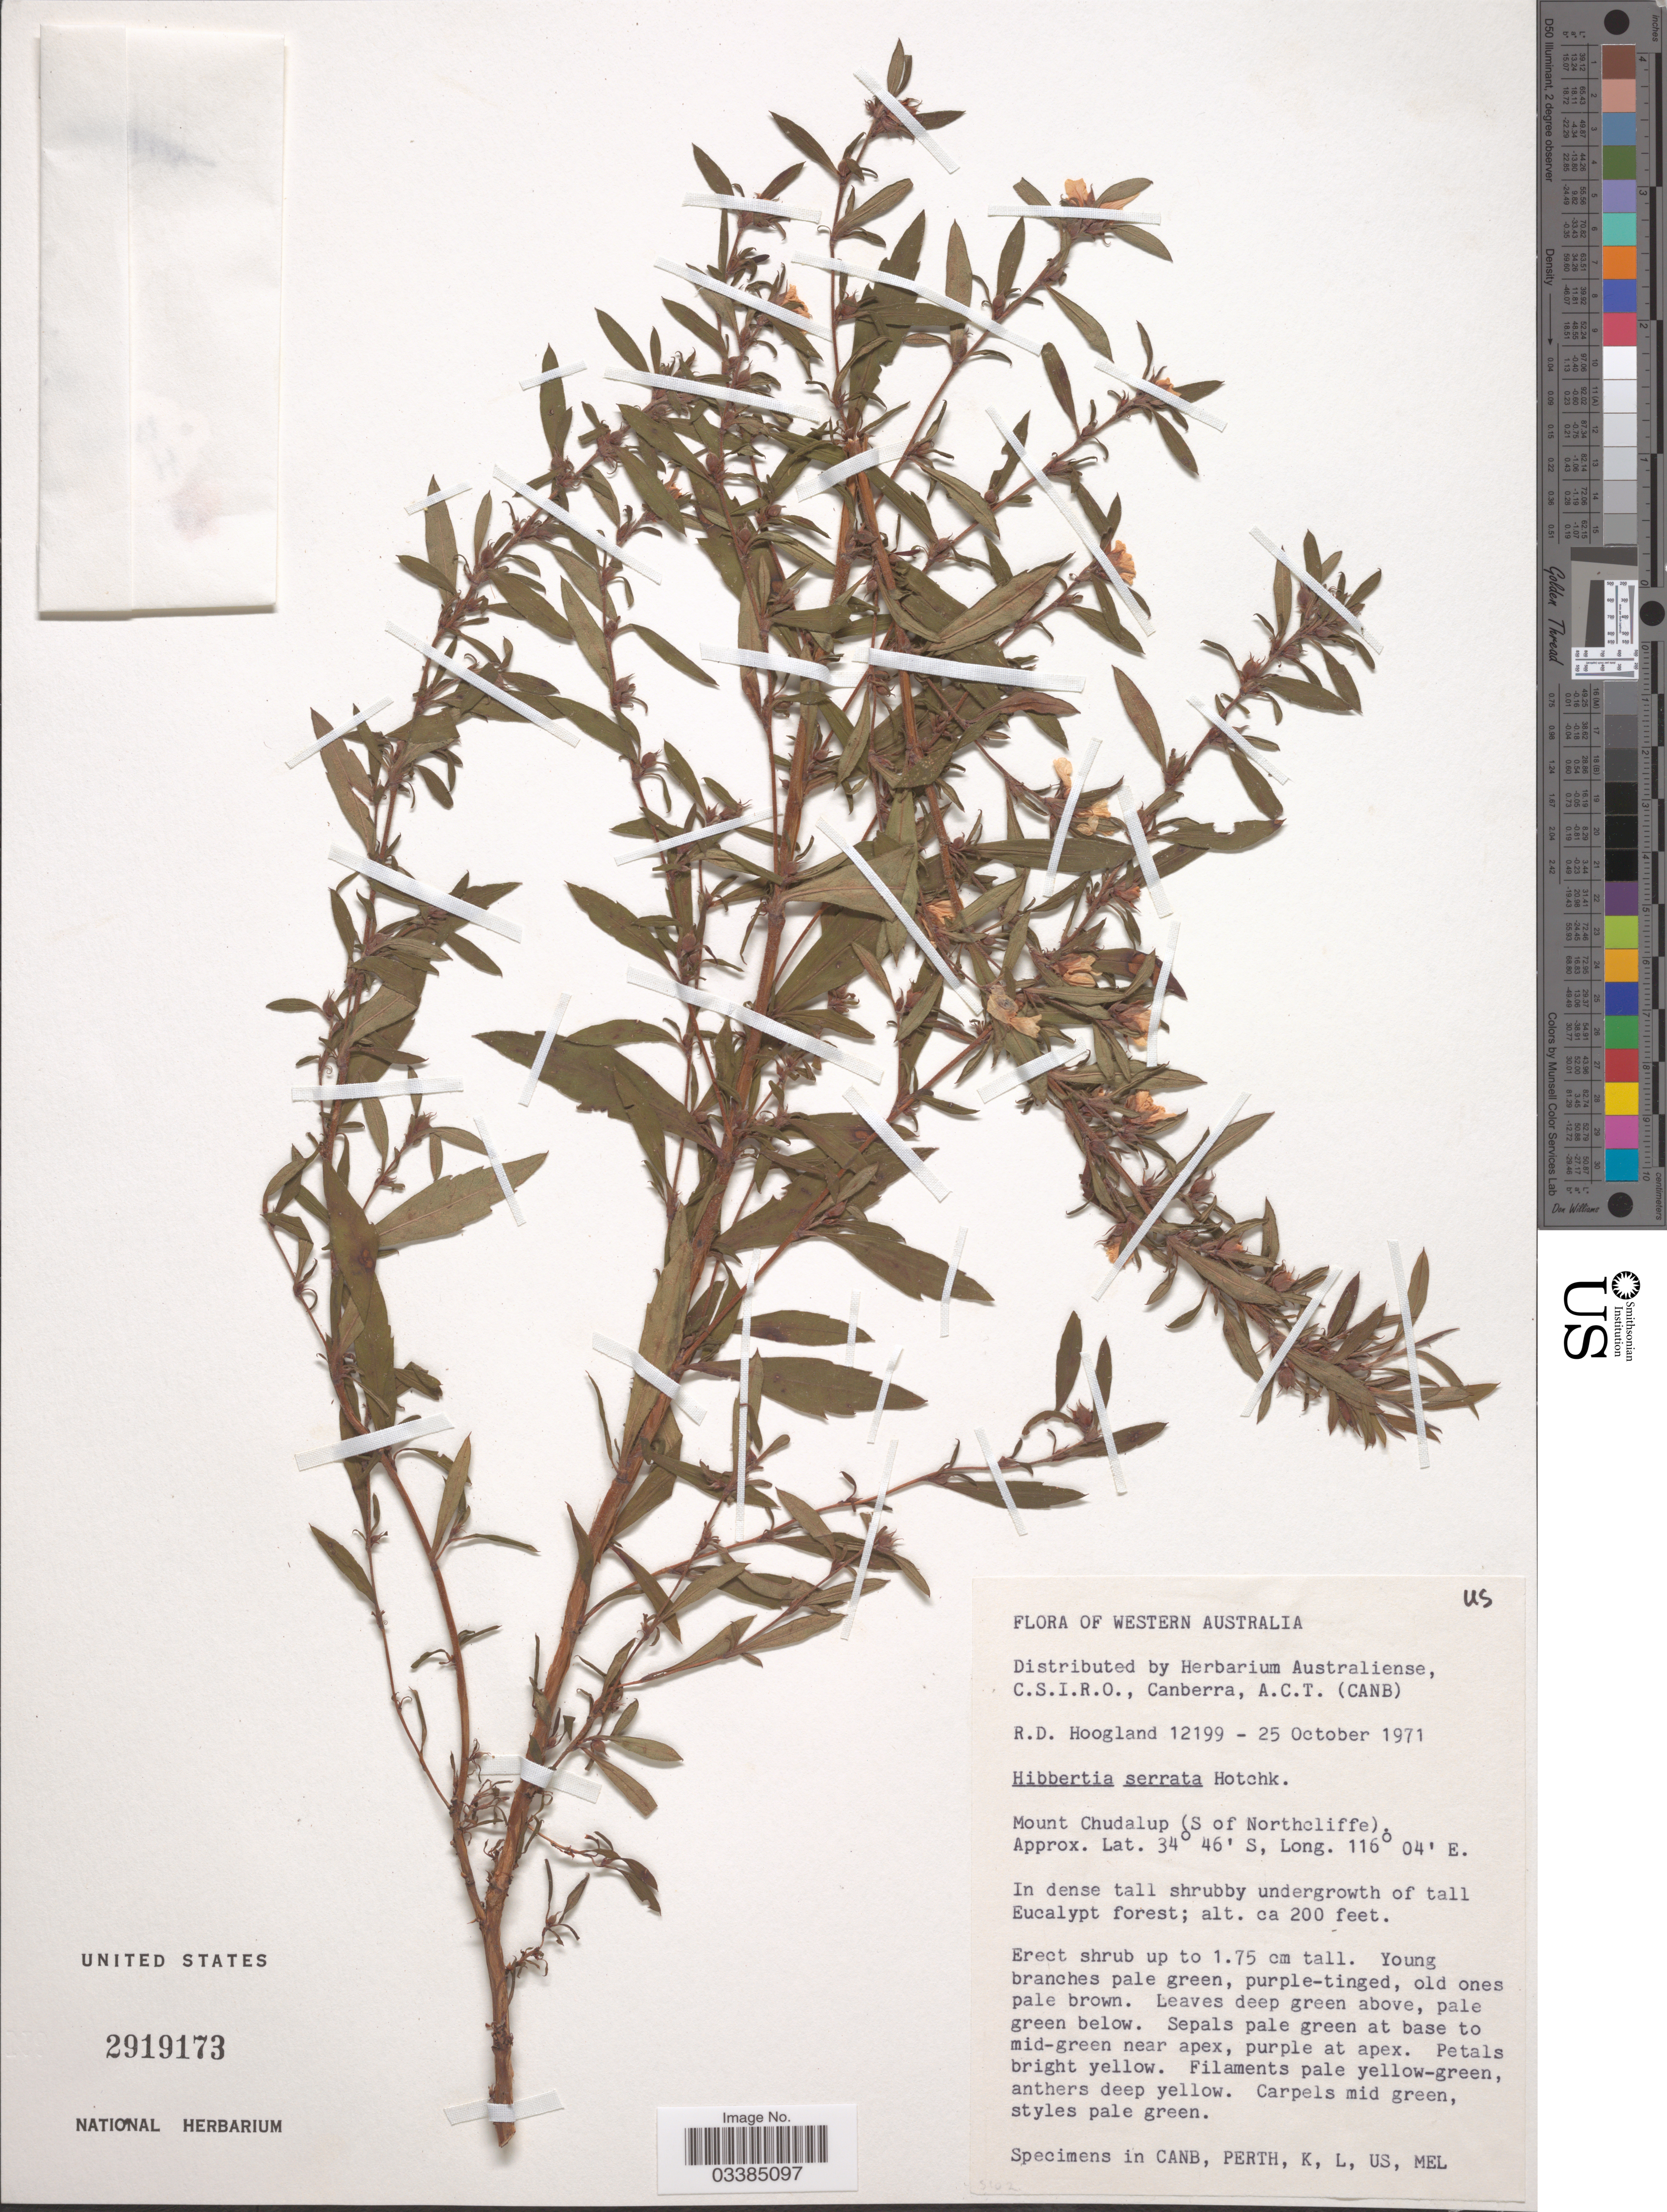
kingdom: Plantae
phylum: Tracheophyta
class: Magnoliopsida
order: Dilleniales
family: Dilleniaceae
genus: Hibbertia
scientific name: Hibbertia serrata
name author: Hotchkiss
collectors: R. D. Hoogland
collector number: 12199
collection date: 1971-10-25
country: Australia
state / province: Western Australia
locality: Mount Chundalup (S of Northcliffe).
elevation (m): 61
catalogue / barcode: US 2919173